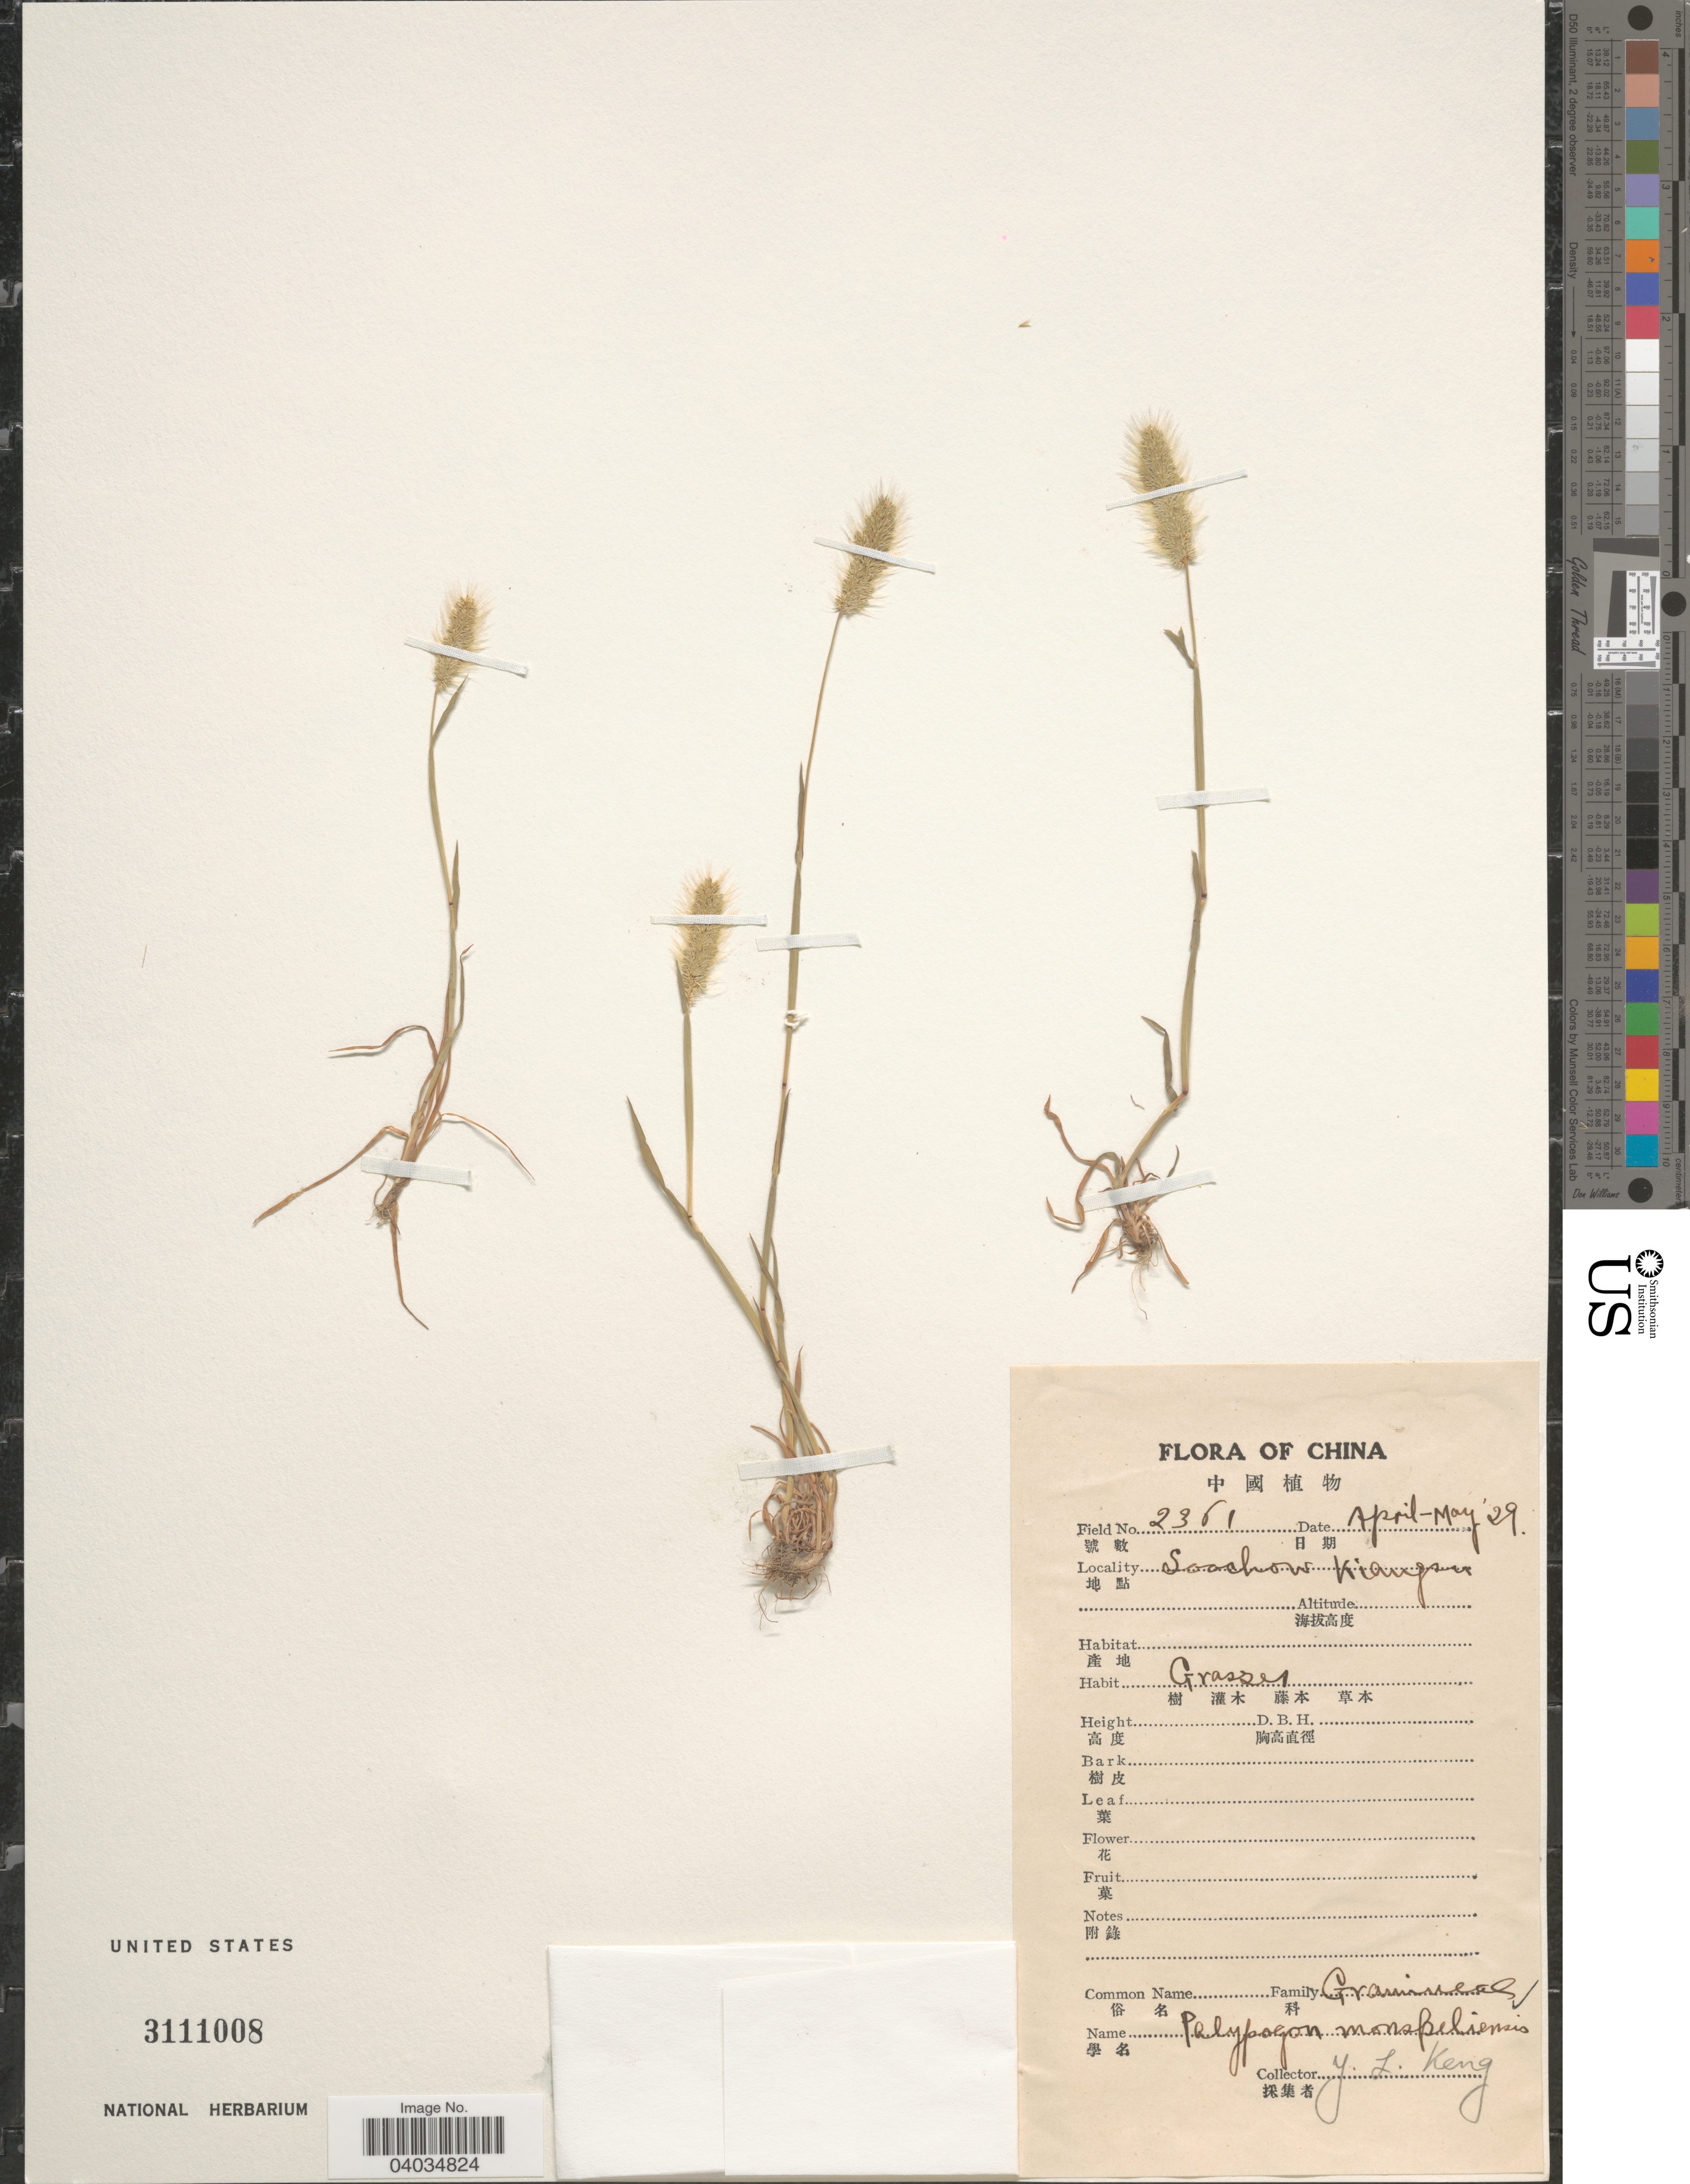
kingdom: Plantae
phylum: Tracheophyta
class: Liliopsida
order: Poales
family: Poaceae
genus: Polypogon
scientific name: Polypogon monspeliensis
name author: (L.) Desf.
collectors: Y. L. Keng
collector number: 2361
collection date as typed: Transcribed d/m/y: /4/29 to /5/29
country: China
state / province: Jiangsu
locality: Soochow, Kiangsu.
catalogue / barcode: US 3111008